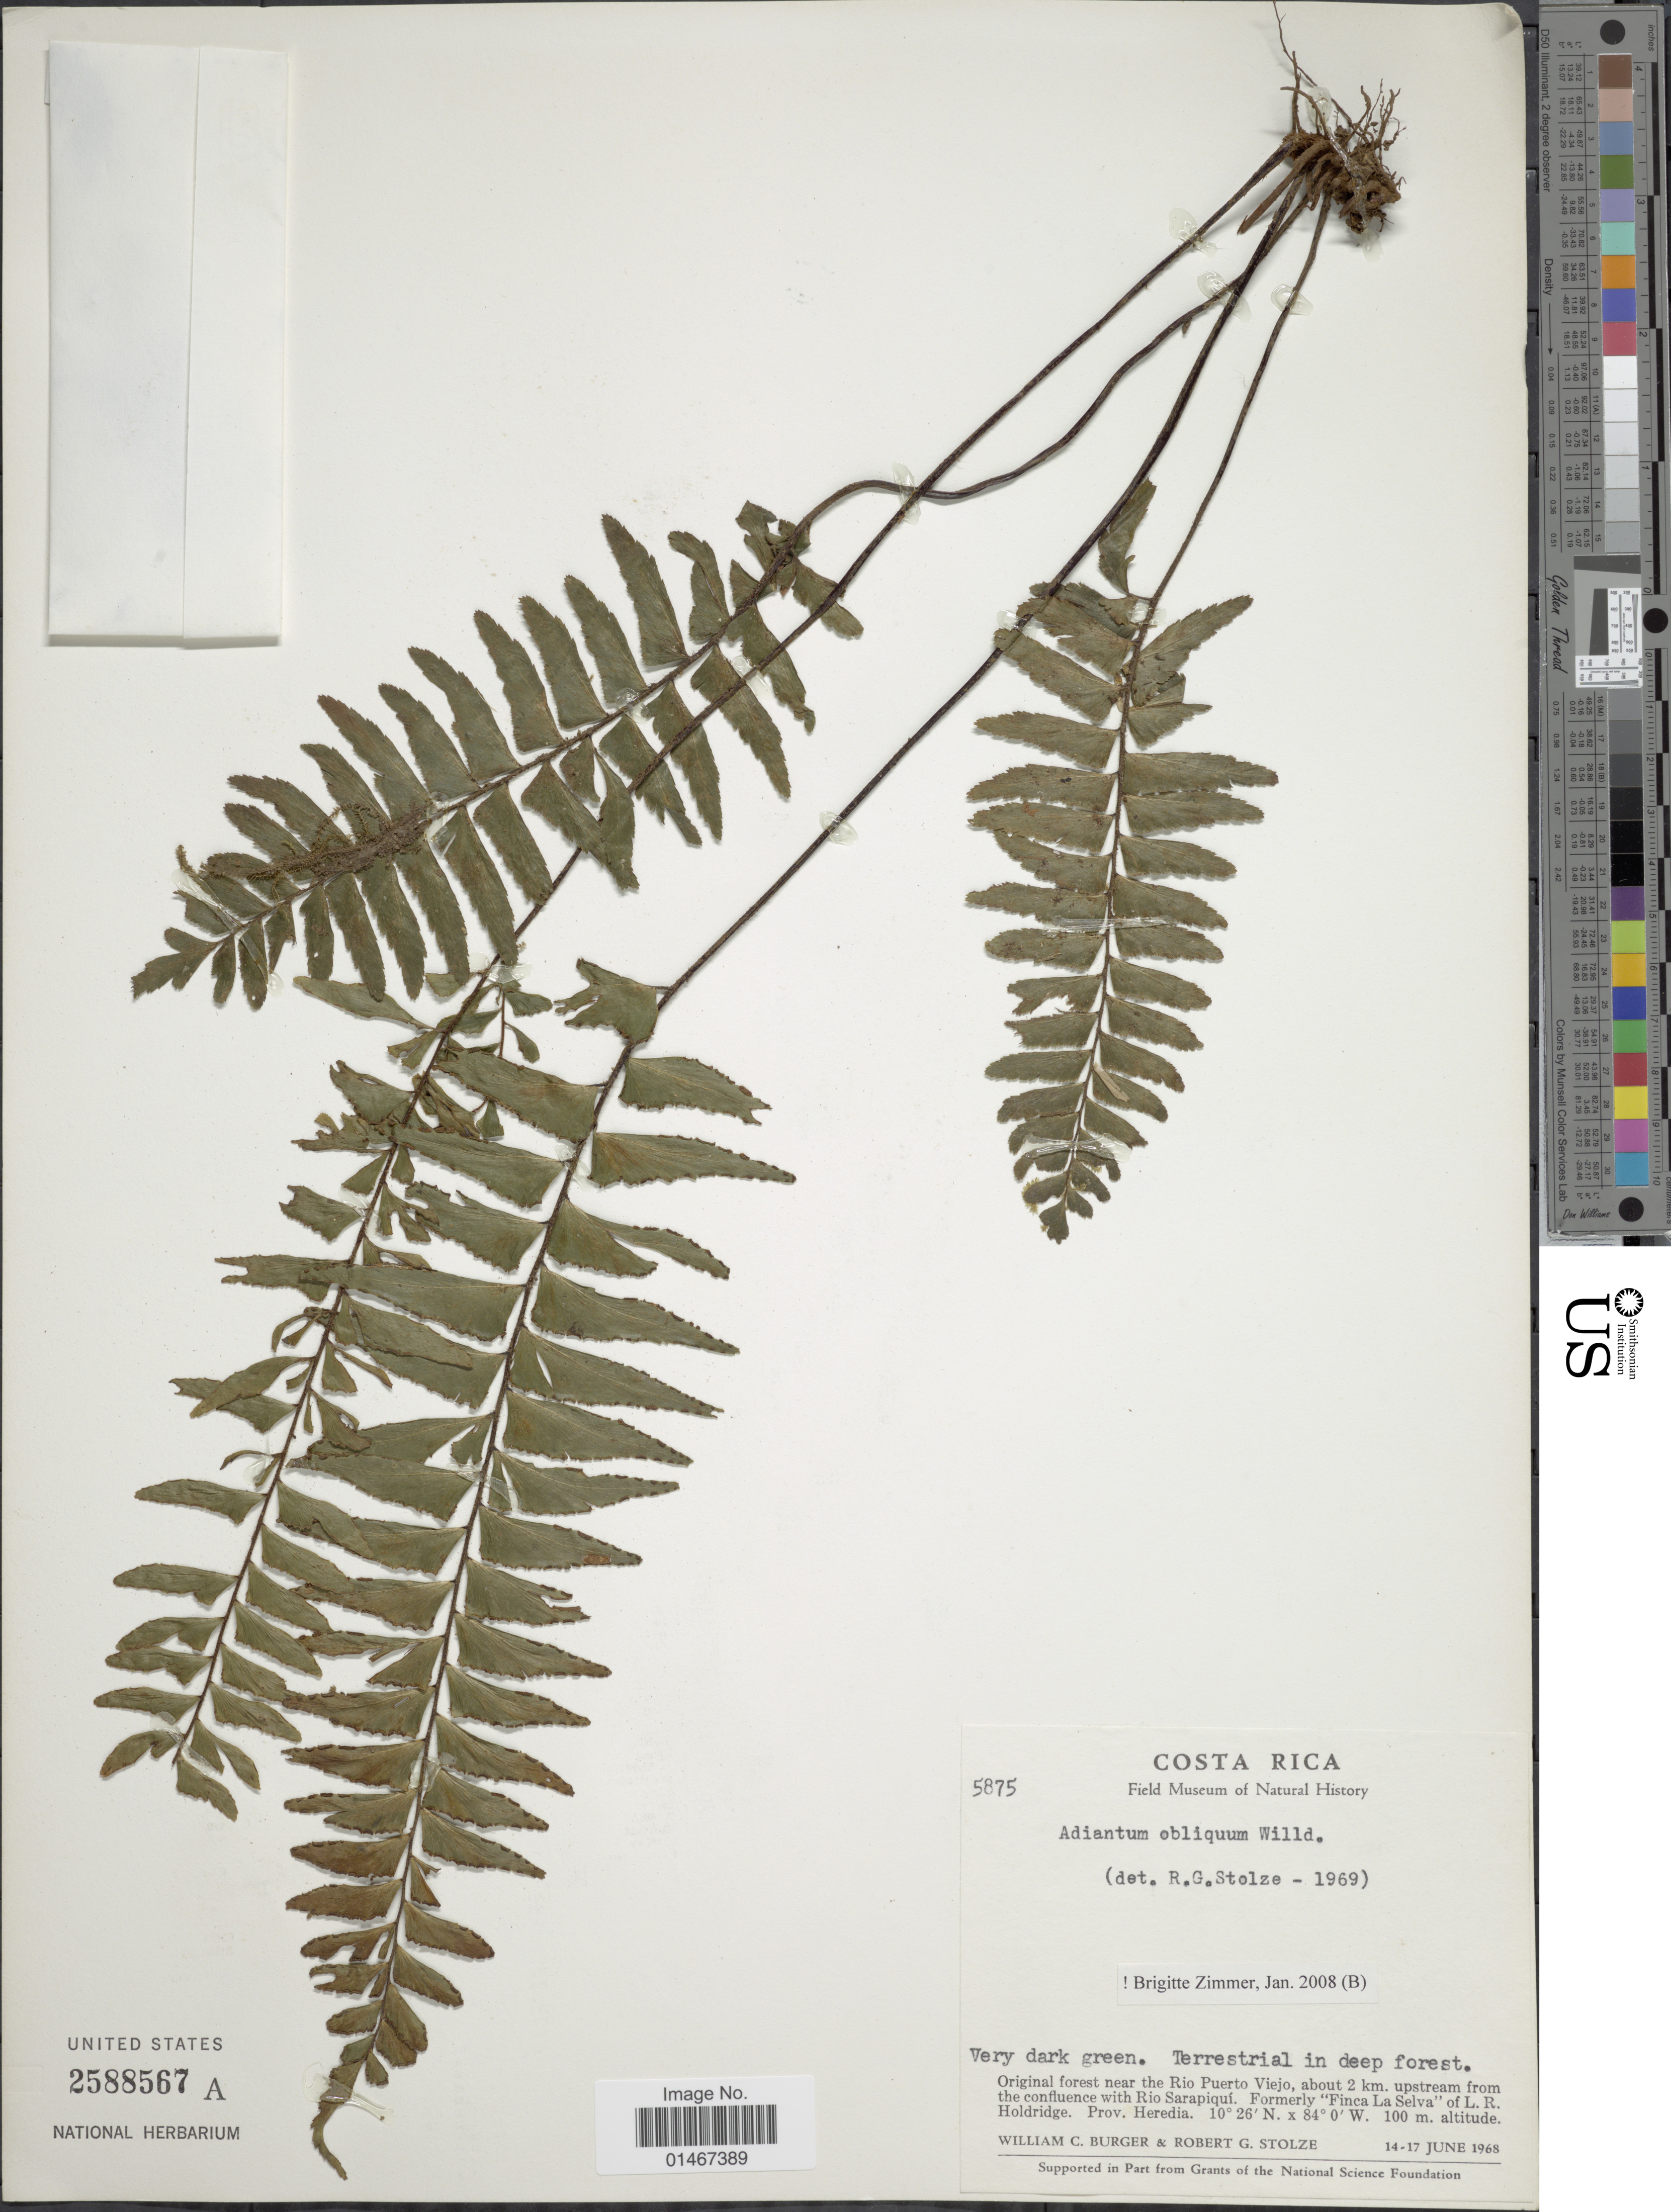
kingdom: Plantae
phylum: Tracheophyta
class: Polypodiopsida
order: Polypodiales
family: Pteridaceae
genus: Adiantum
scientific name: Adiantum obliquum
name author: Willd.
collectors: W. Burger & R. G. Stolze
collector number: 5875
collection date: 1968-06-14/1968-06-17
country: Costa Rica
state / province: Heredia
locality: Original forest near the Rio Puerto Viejo, about 2 km. upstream from the confluence with Rio Sarapiqui. Formerly 'Finca La Selva' of L. R. Holdridge. Prov. Heredia.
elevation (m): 100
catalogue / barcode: US 2588567A